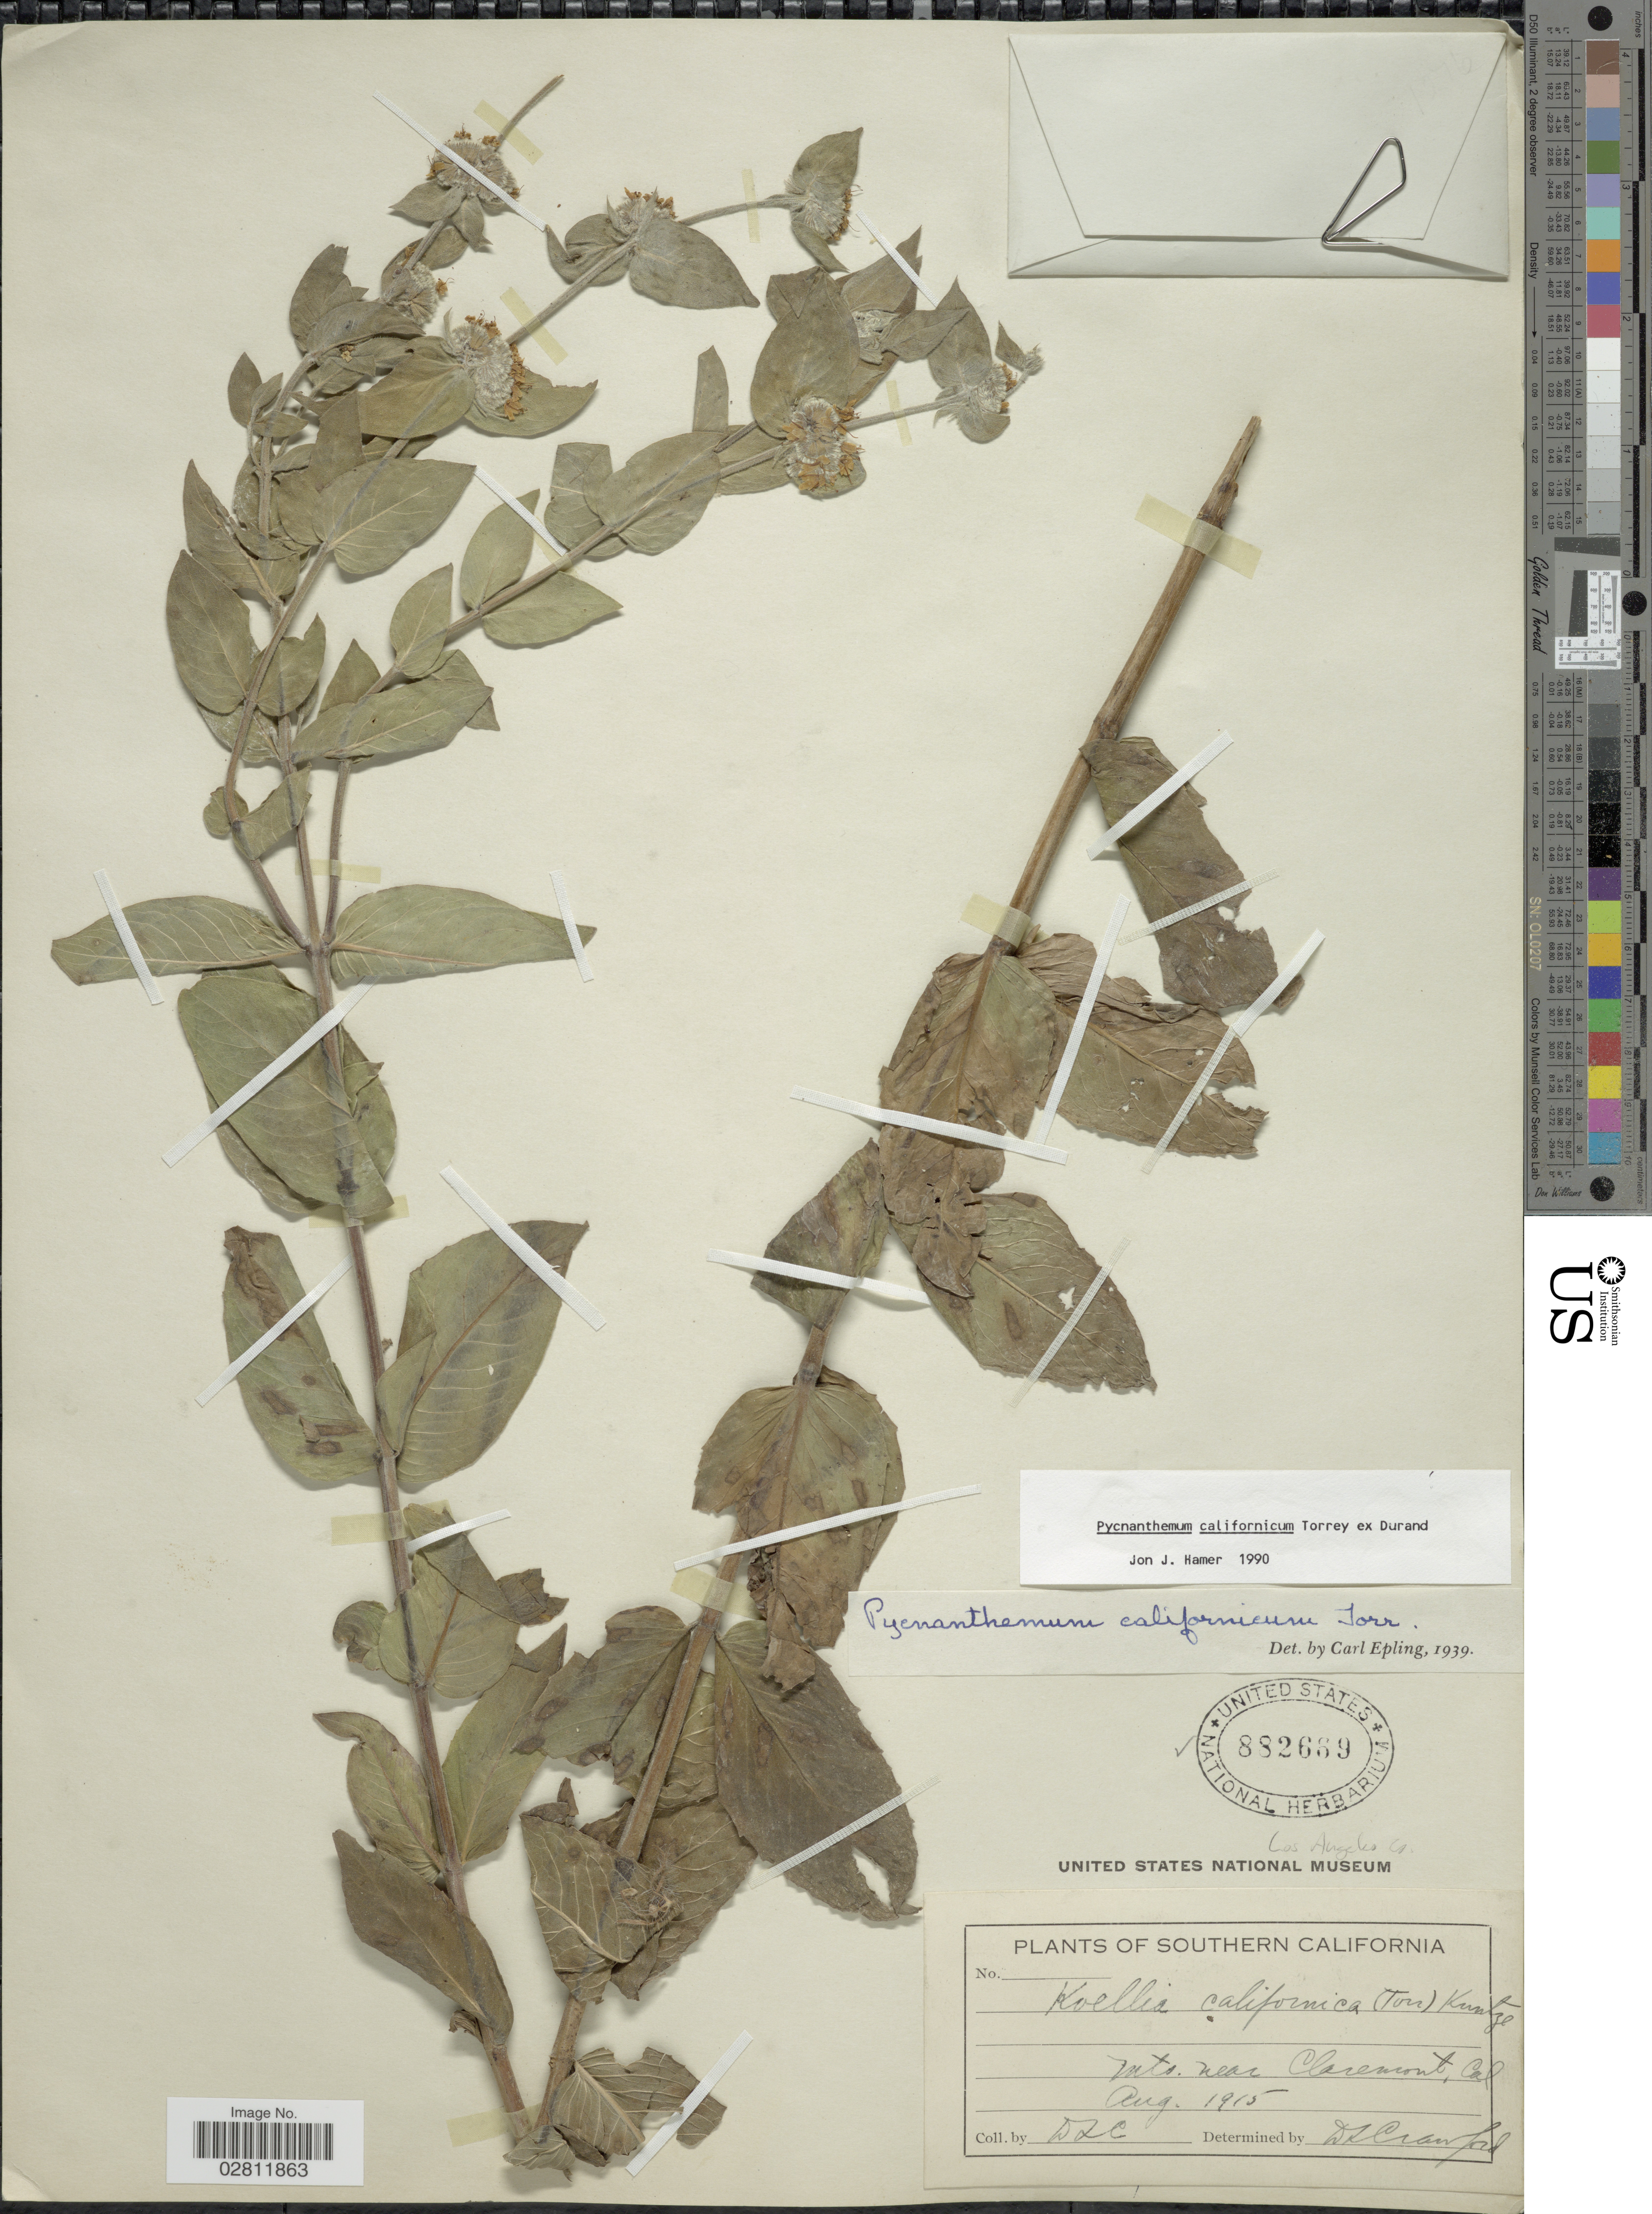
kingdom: Plantae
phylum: Tracheophyta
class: Magnoliopsida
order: Lamiales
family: Lamiaceae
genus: Pycnanthemum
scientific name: Pycnanthemum californicum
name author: Torr. ex Durand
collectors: D. L. Crawford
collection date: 1915-08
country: United States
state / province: California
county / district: Los Angeles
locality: Southern California. Mts. near Claremont.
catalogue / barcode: US 882669